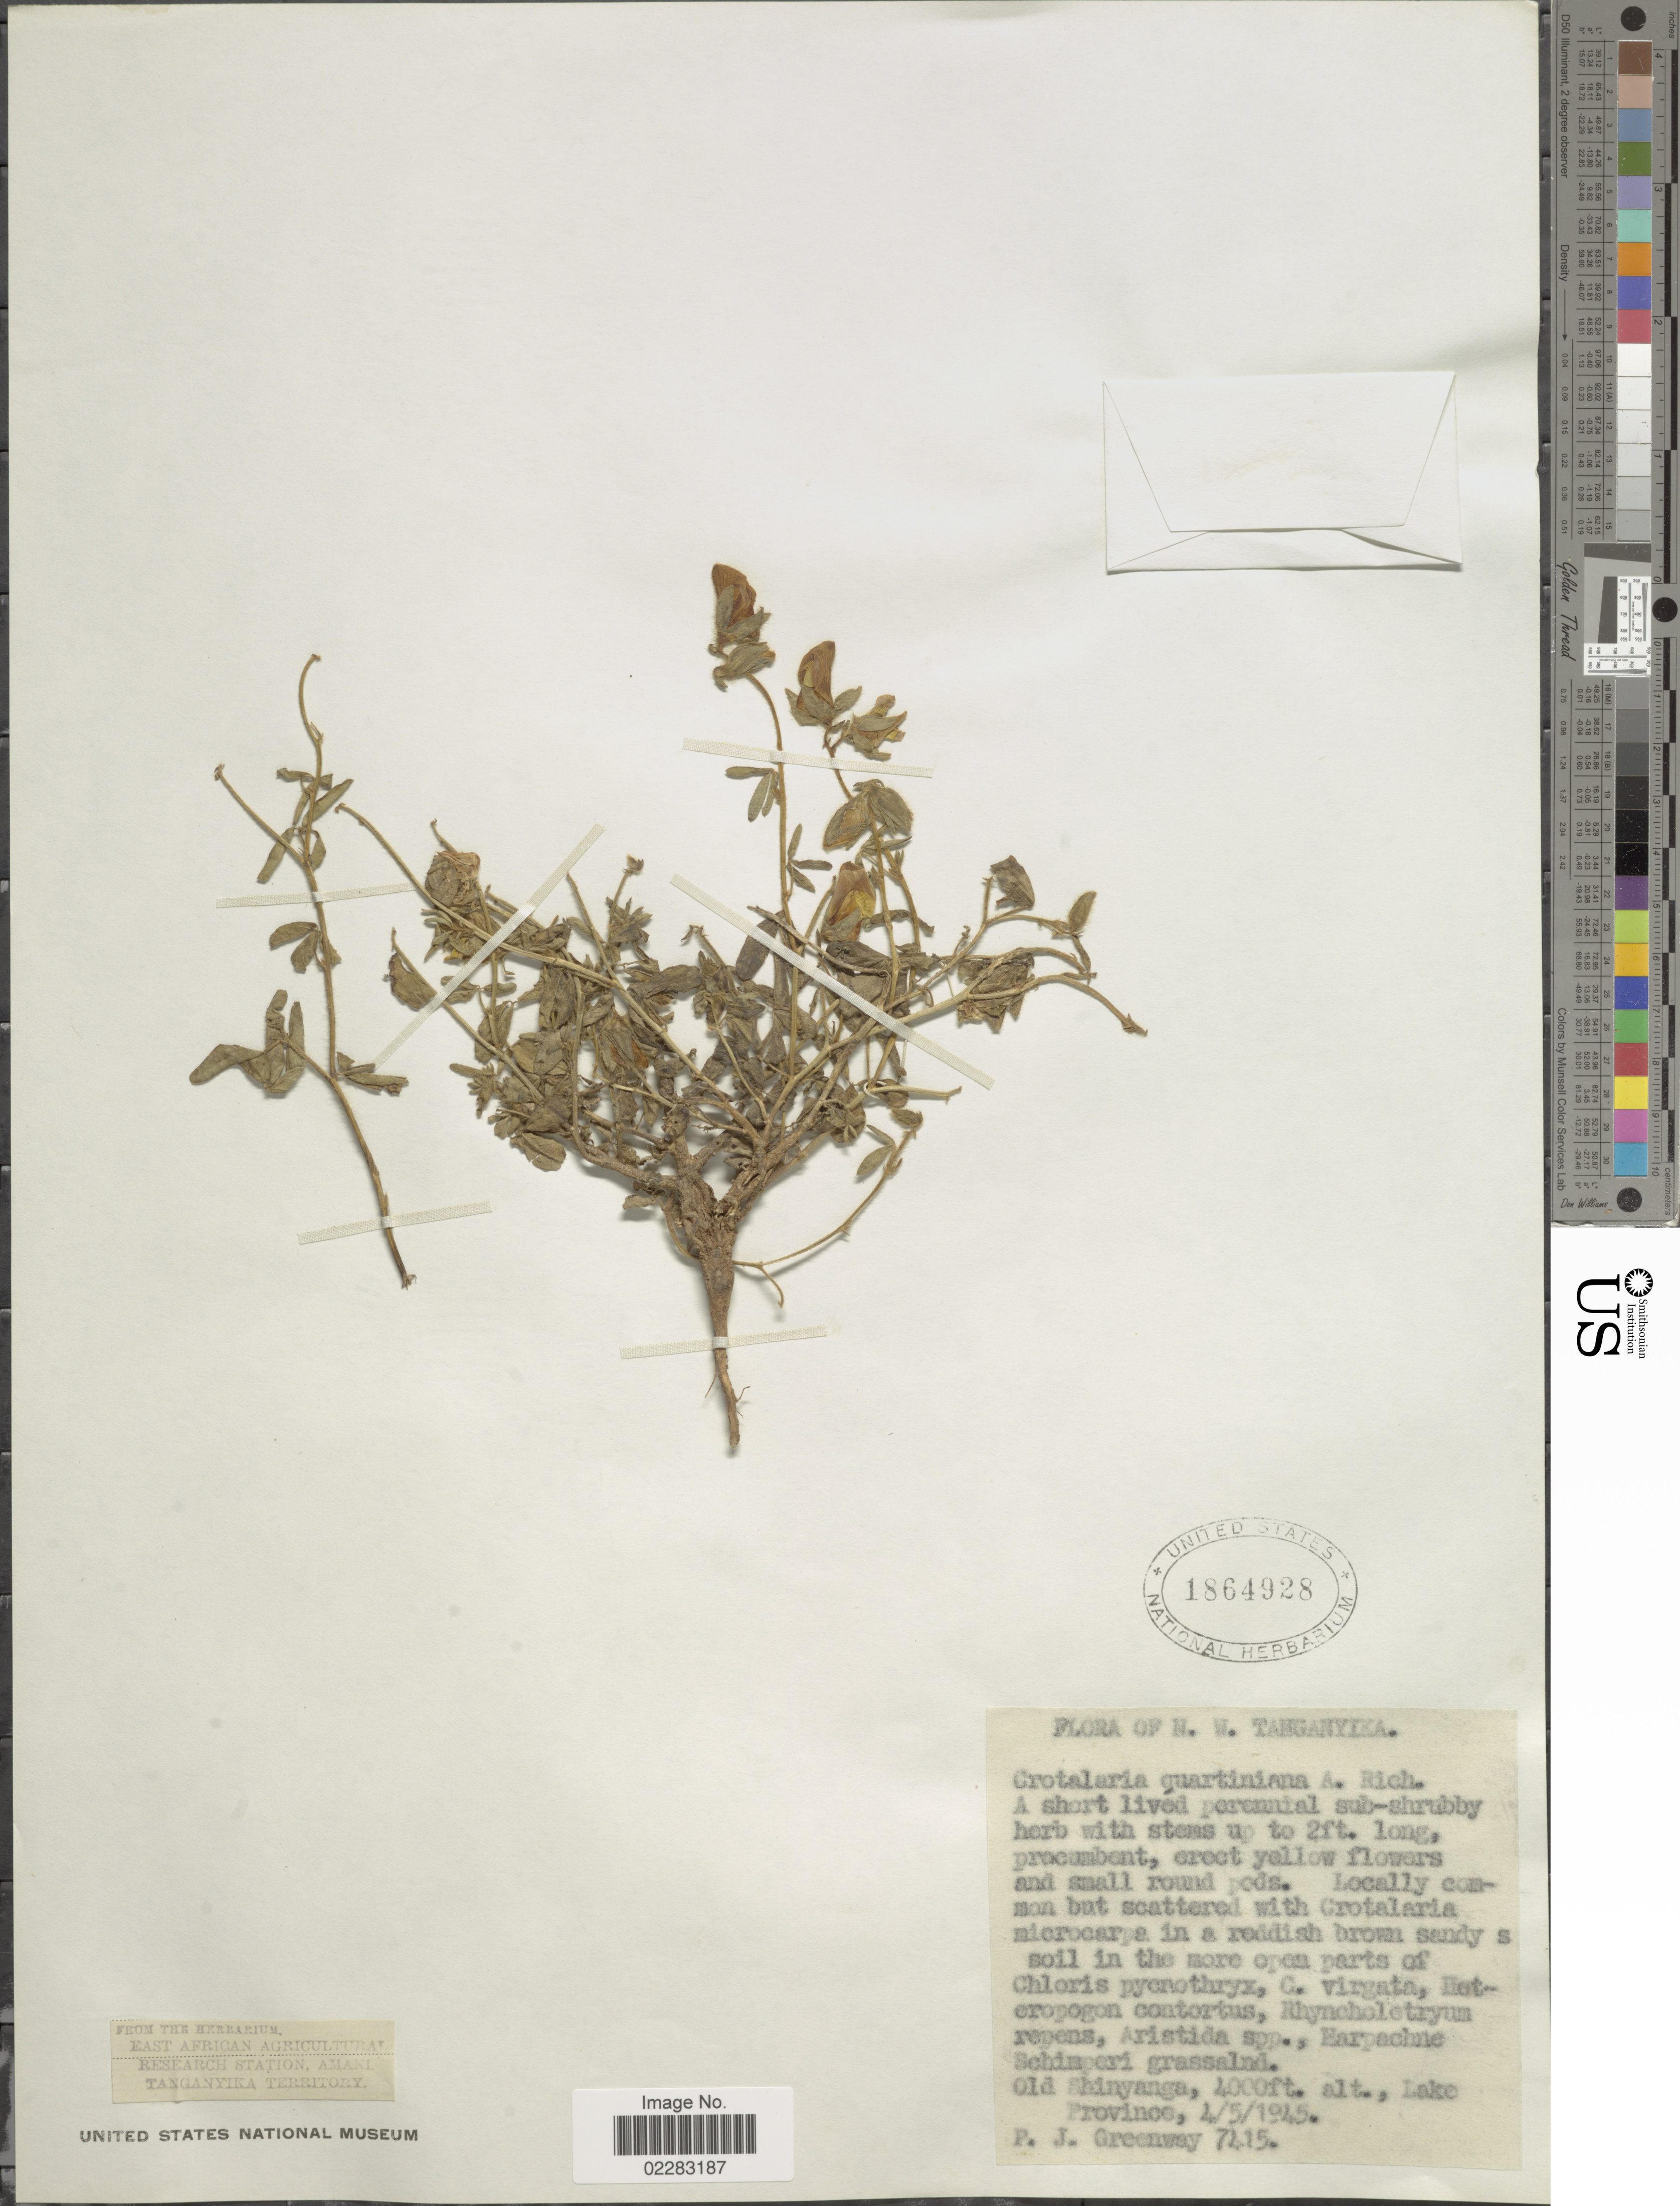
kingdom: Plantae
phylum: Tracheophyta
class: Magnoliopsida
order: Fabales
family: Fabaceae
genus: Crotalaria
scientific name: Crotalaria quartiniana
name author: A. Rich.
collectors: P. J. Greenway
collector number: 7415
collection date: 1945-05-04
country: Tanzania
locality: N.W. Tanganyika, Old Shinyanga, Lake Province.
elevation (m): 1219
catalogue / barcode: US 1864928